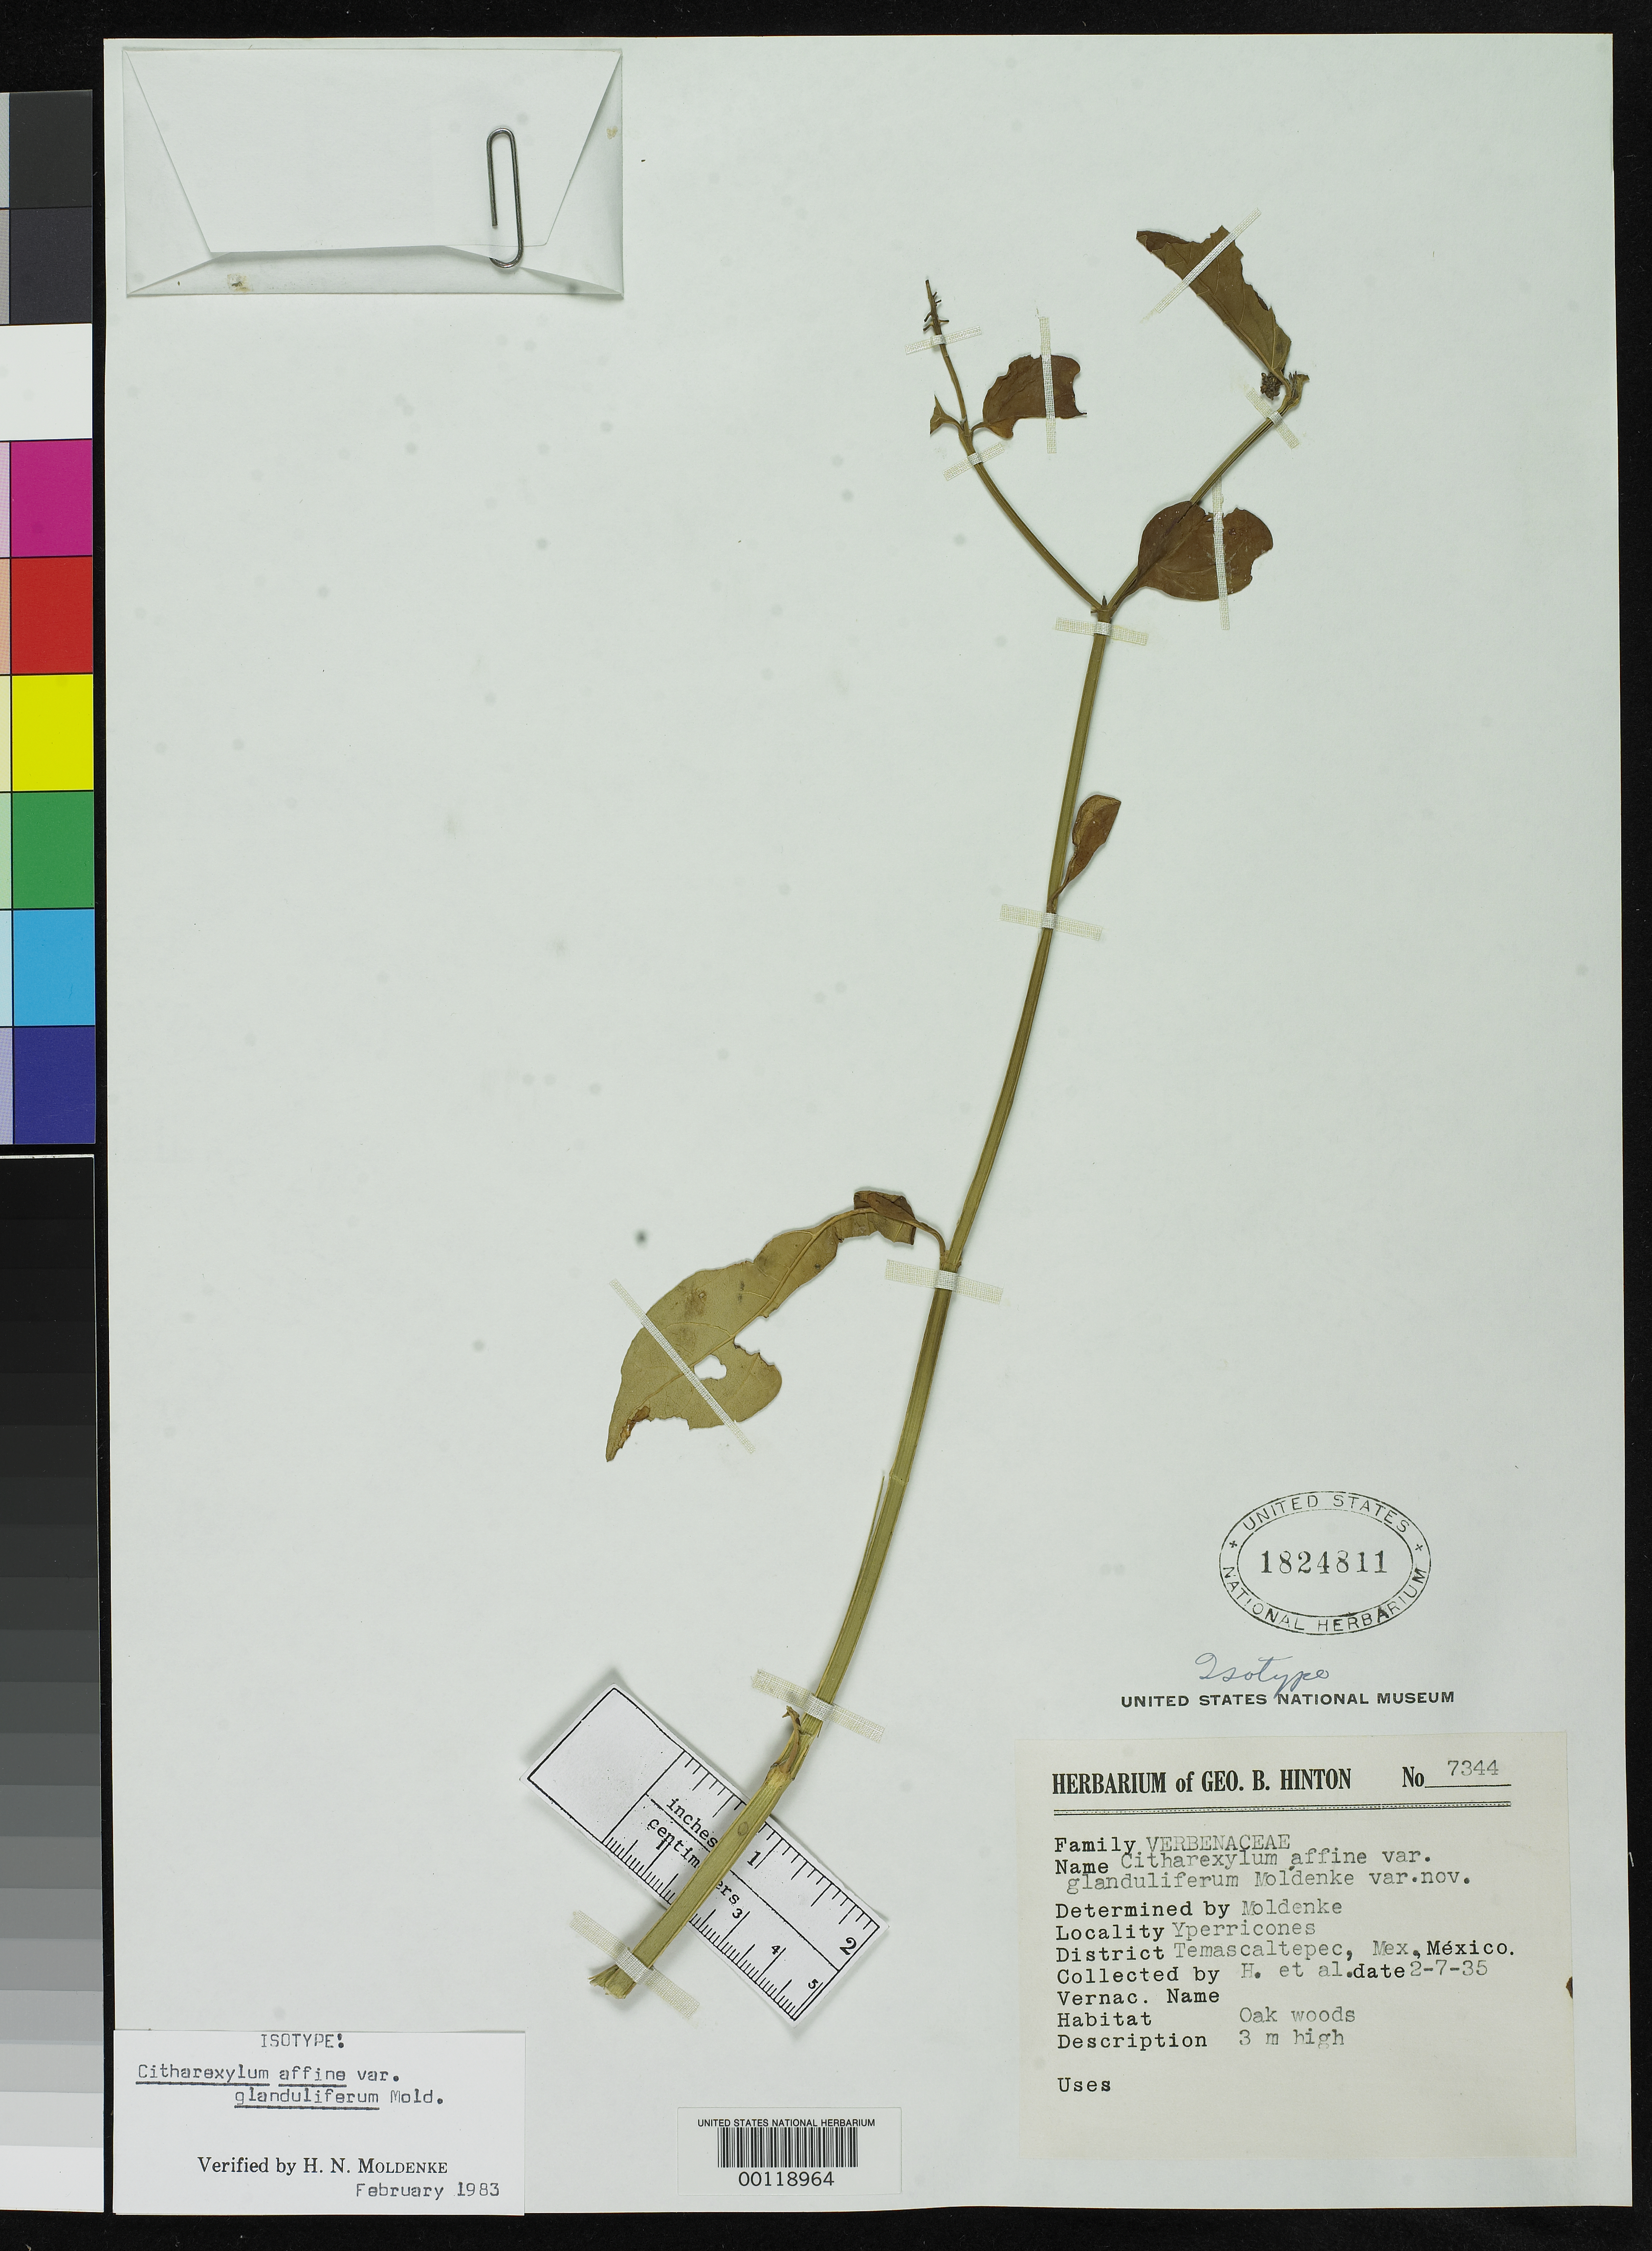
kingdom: Plantae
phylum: Tracheophyta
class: Magnoliopsida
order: Lamiales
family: Verbenaceae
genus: Citharexylum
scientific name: Citharexylum affine var. glanduliferum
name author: Moldenke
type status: Isotype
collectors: G. B. Hinton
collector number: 7344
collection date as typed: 07 Feb 1935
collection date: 1935-02-07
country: Mexico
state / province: México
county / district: Temascaltepec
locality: Yperricones.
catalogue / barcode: US 1824811